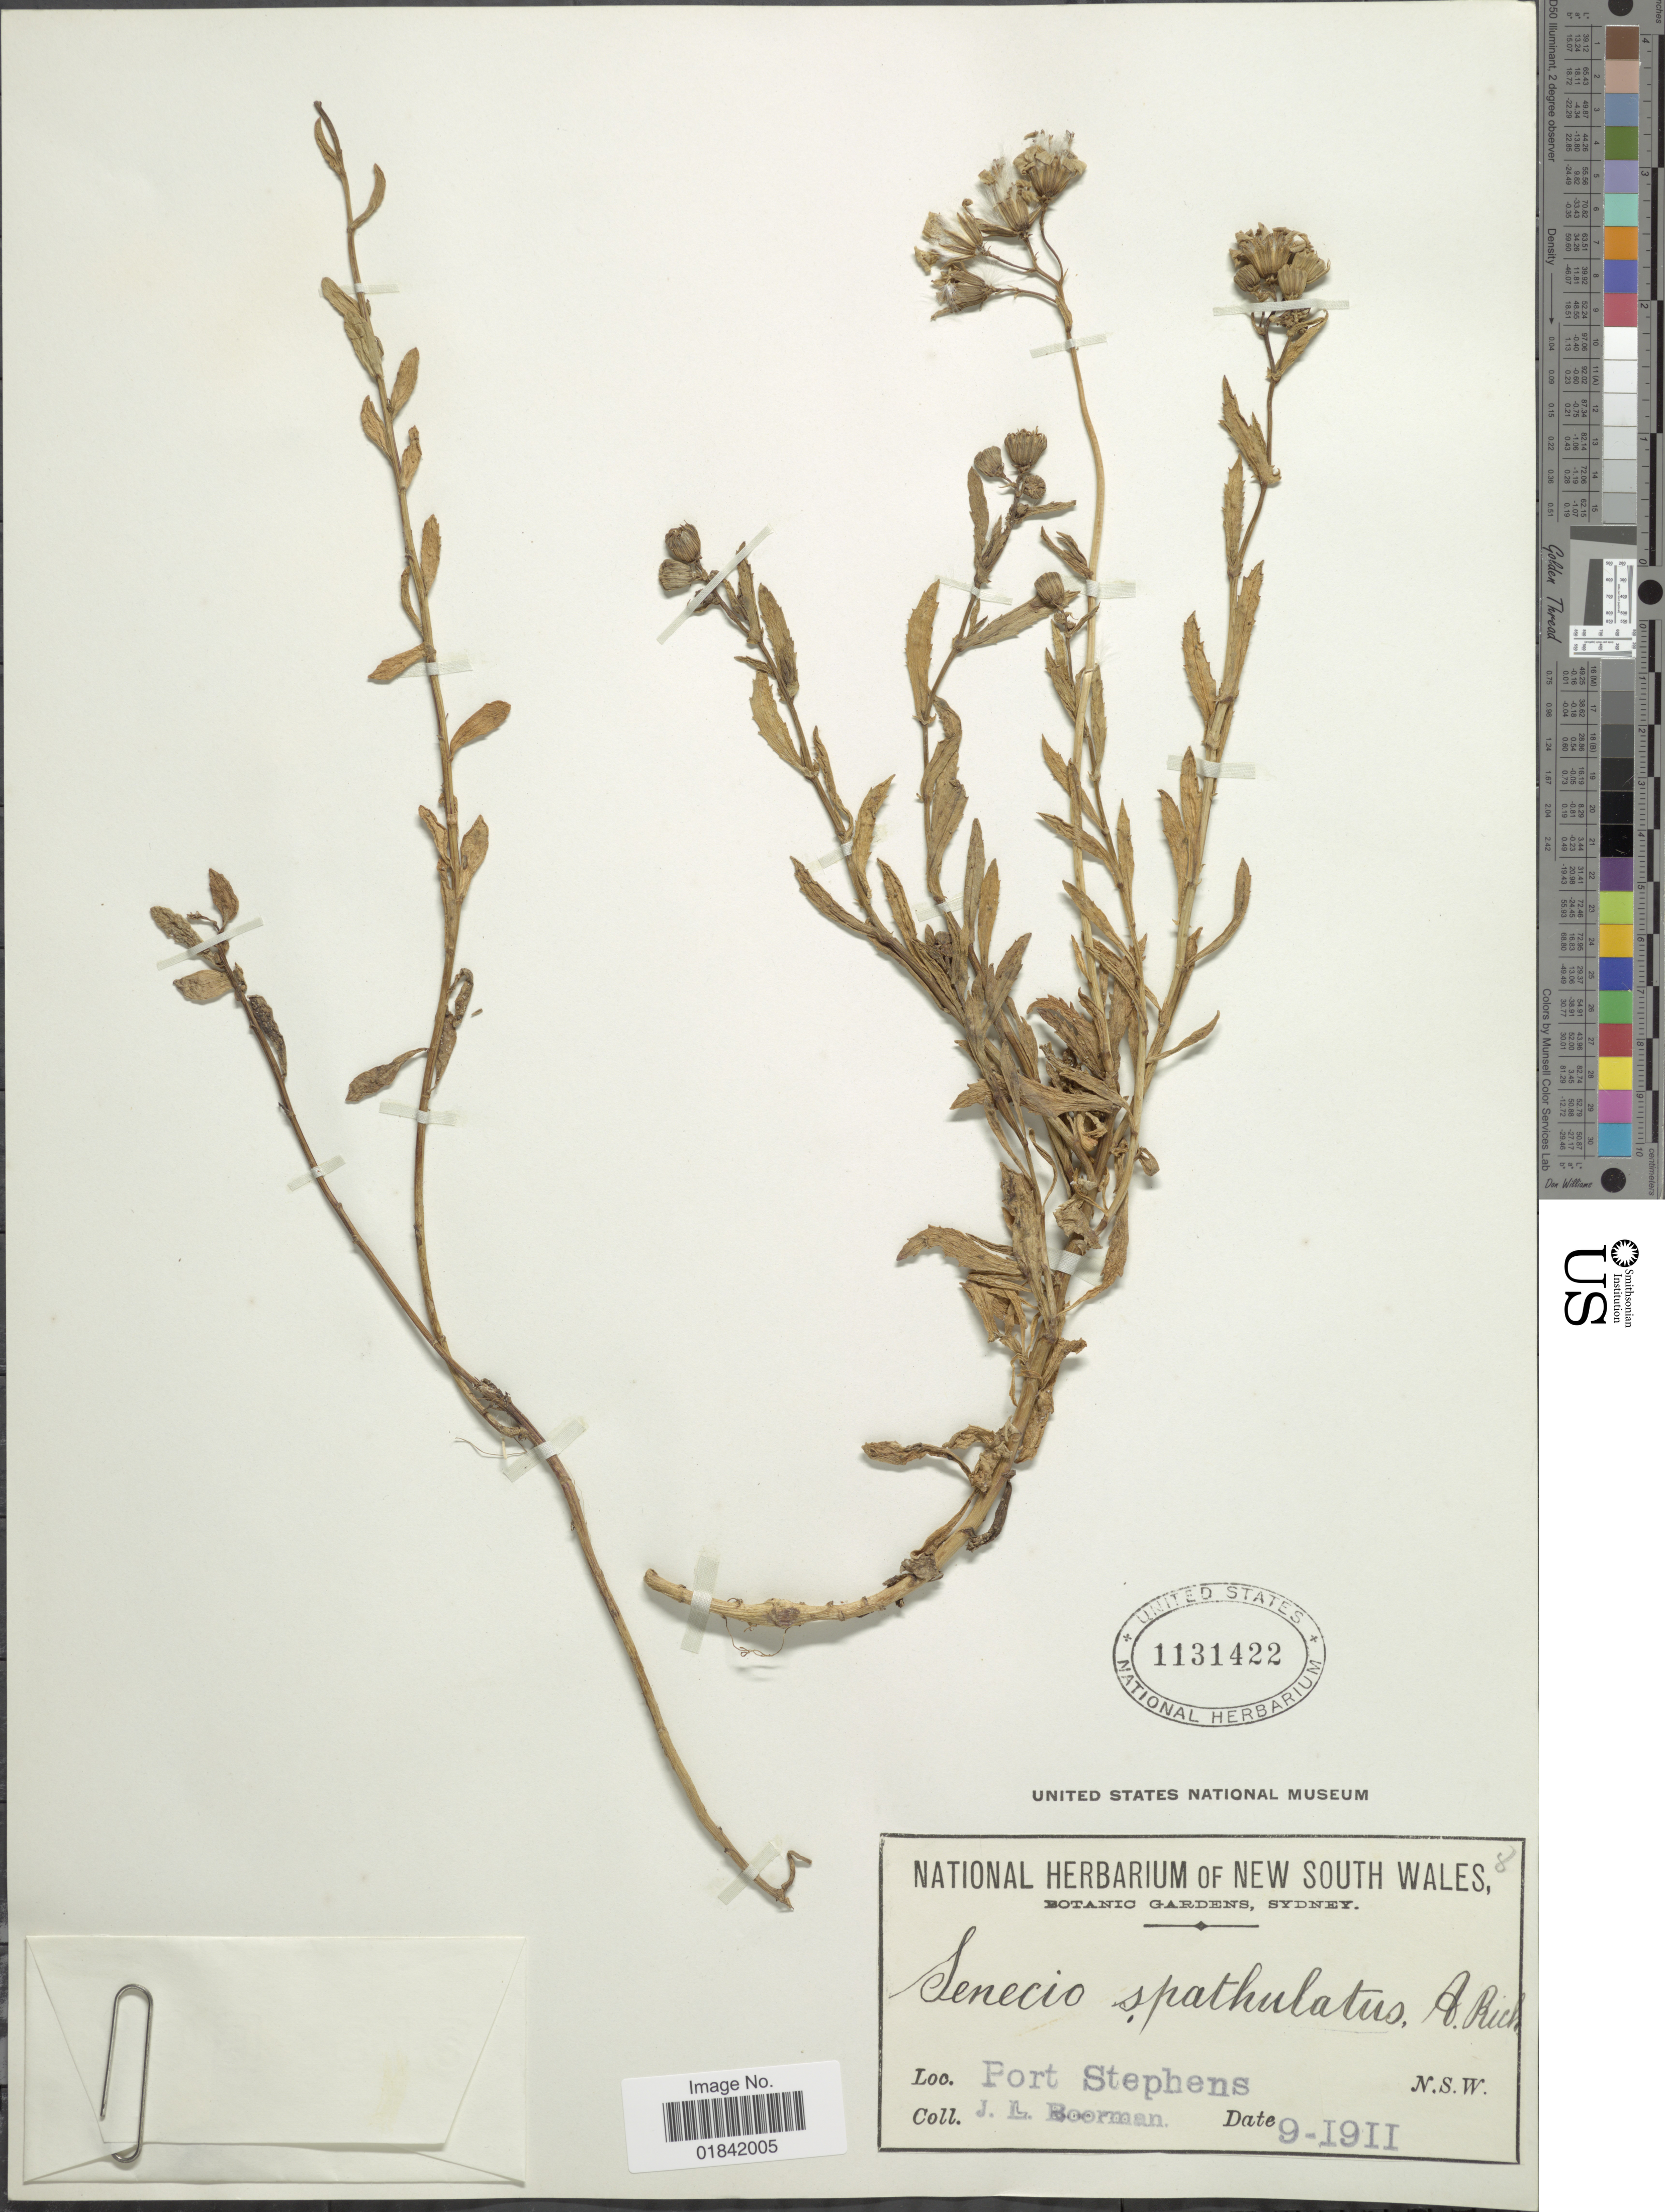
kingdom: Plantae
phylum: Tracheophyta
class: Magnoliopsida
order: Asterales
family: Asteraceae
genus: Senecio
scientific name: Senecio spathulatus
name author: A. Rich.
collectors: J. Boorman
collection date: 1911-09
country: Australia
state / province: New South Wales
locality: Port Stephens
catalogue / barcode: US 1131422